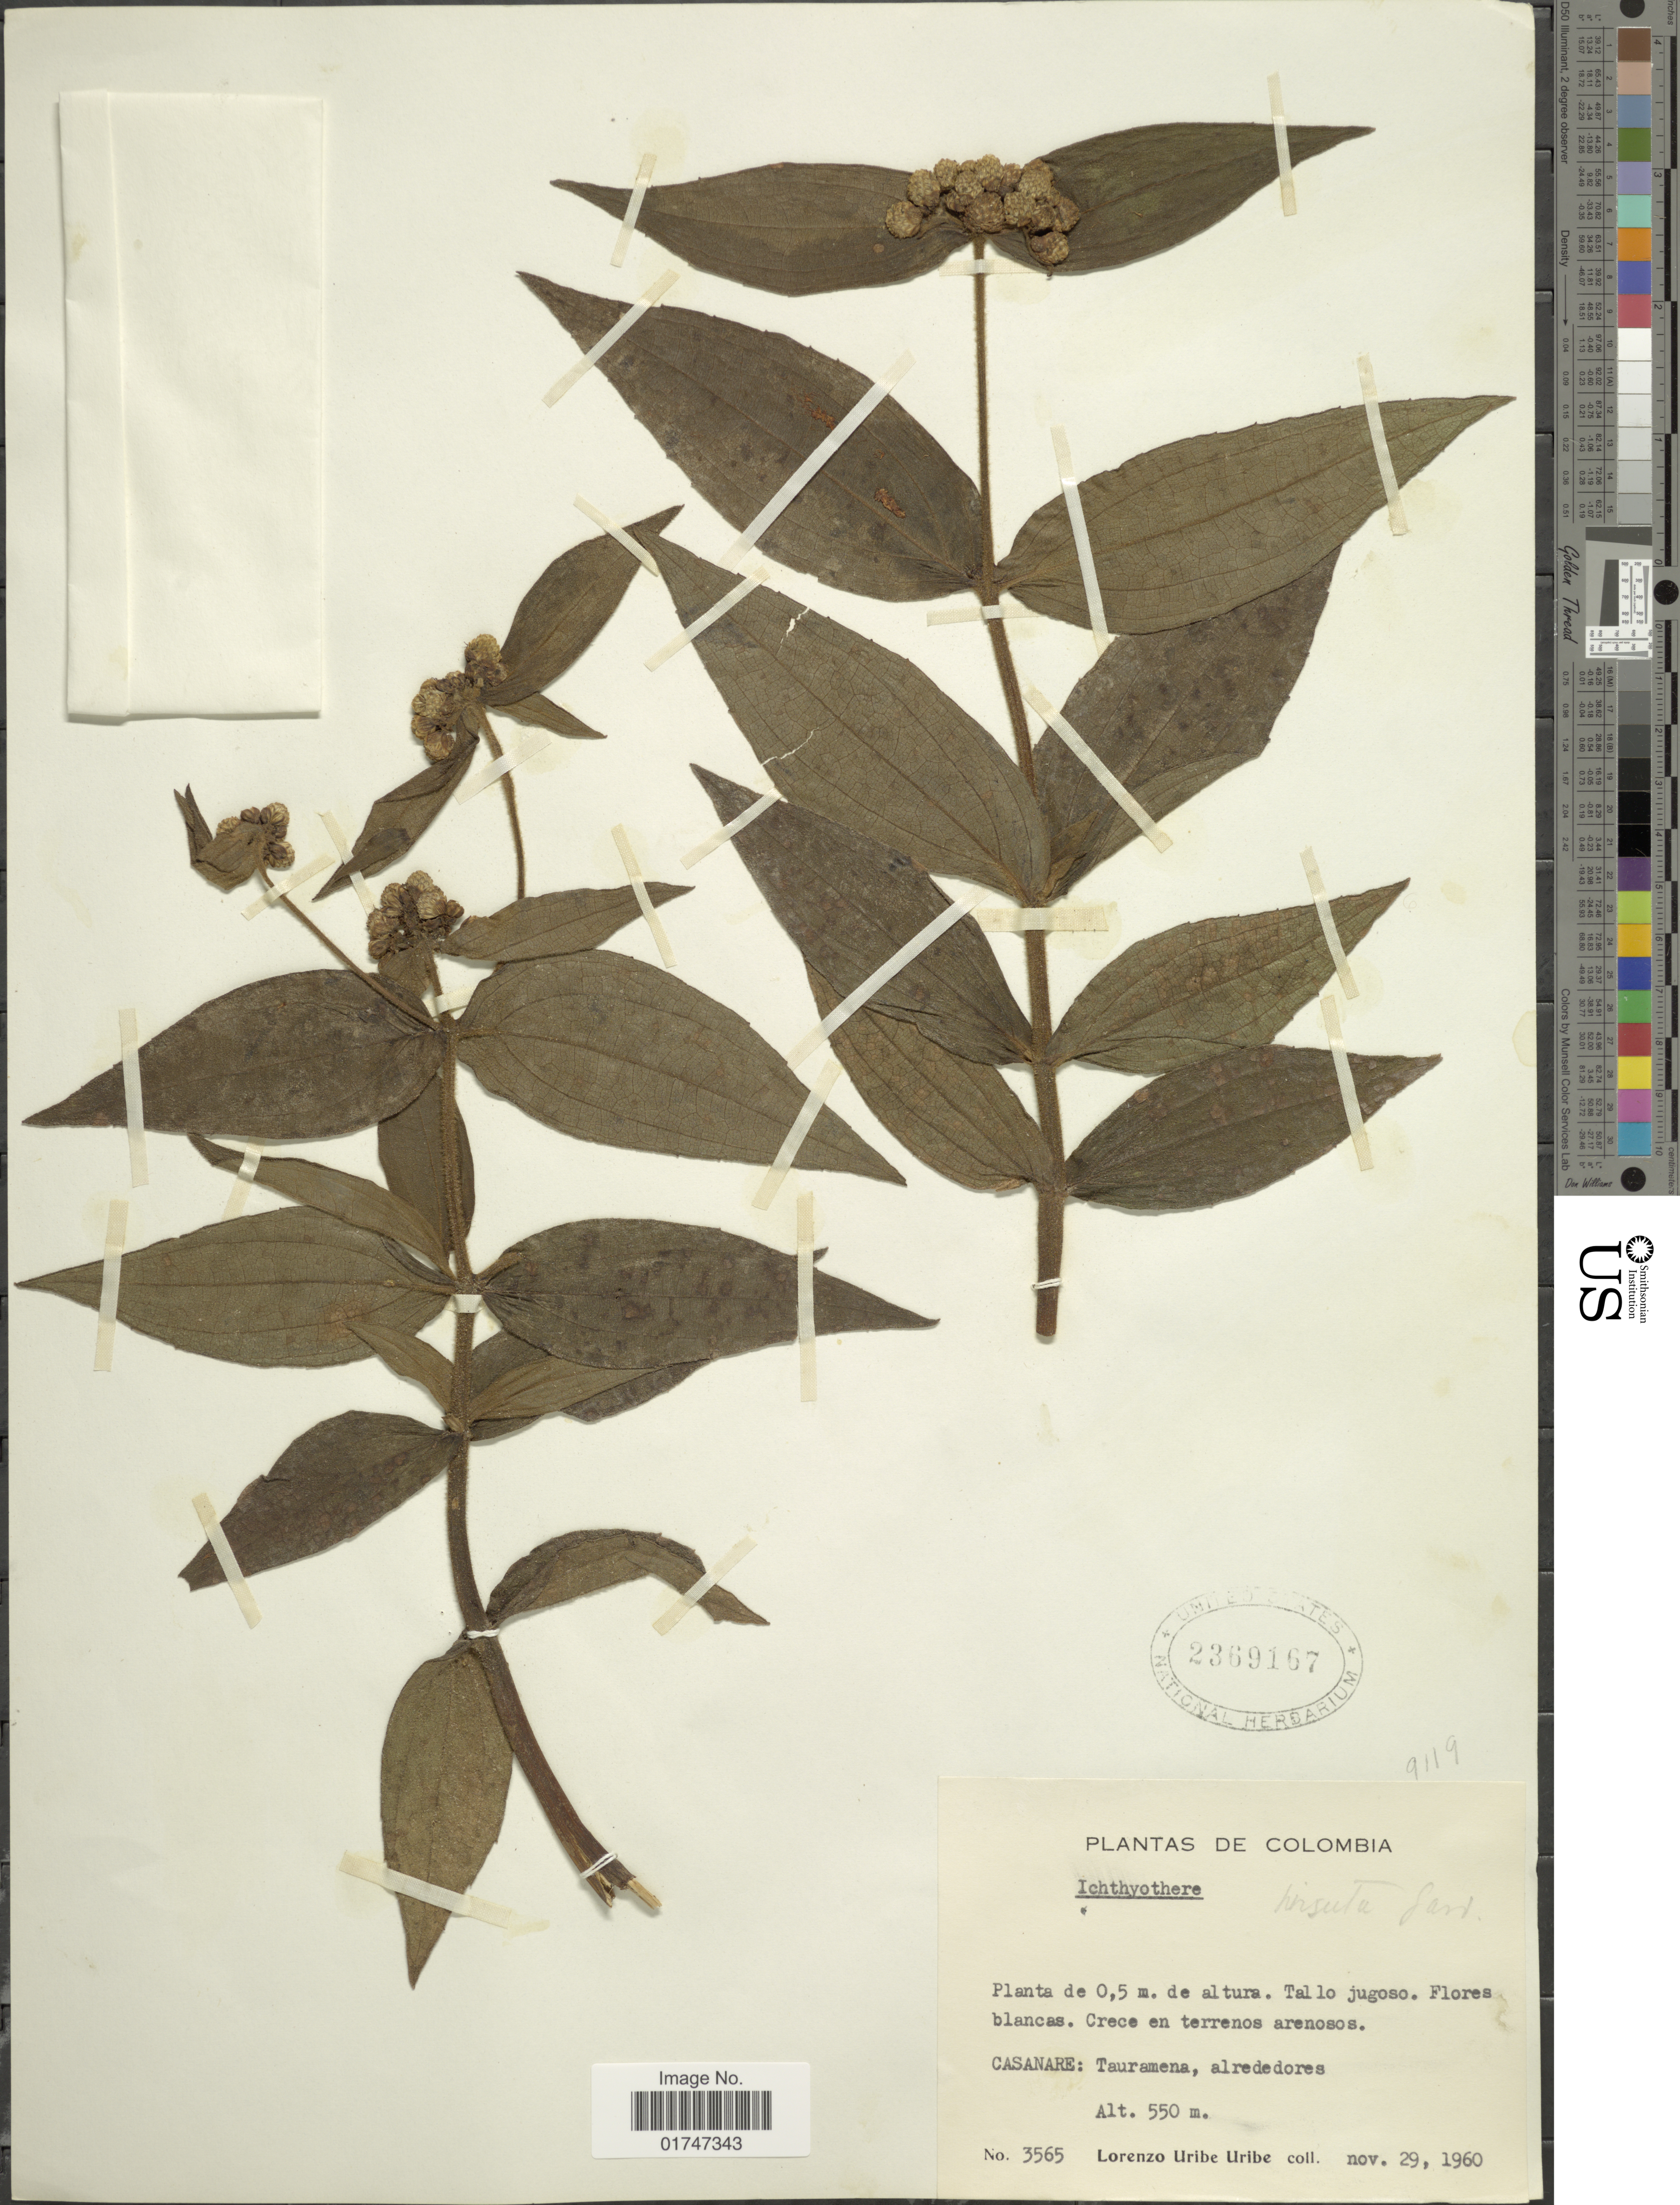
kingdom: Plantae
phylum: Tracheophyta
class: Magnoliopsida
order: Asterales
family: Asteraceae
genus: Ichthyothere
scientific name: Ichthyothere hirsuta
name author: Gardner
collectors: L. Uribe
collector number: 3565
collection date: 1960-11-29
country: Colombia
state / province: Casanare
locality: Casanare: Tauramena, alrededores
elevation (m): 550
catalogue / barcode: US 2369167